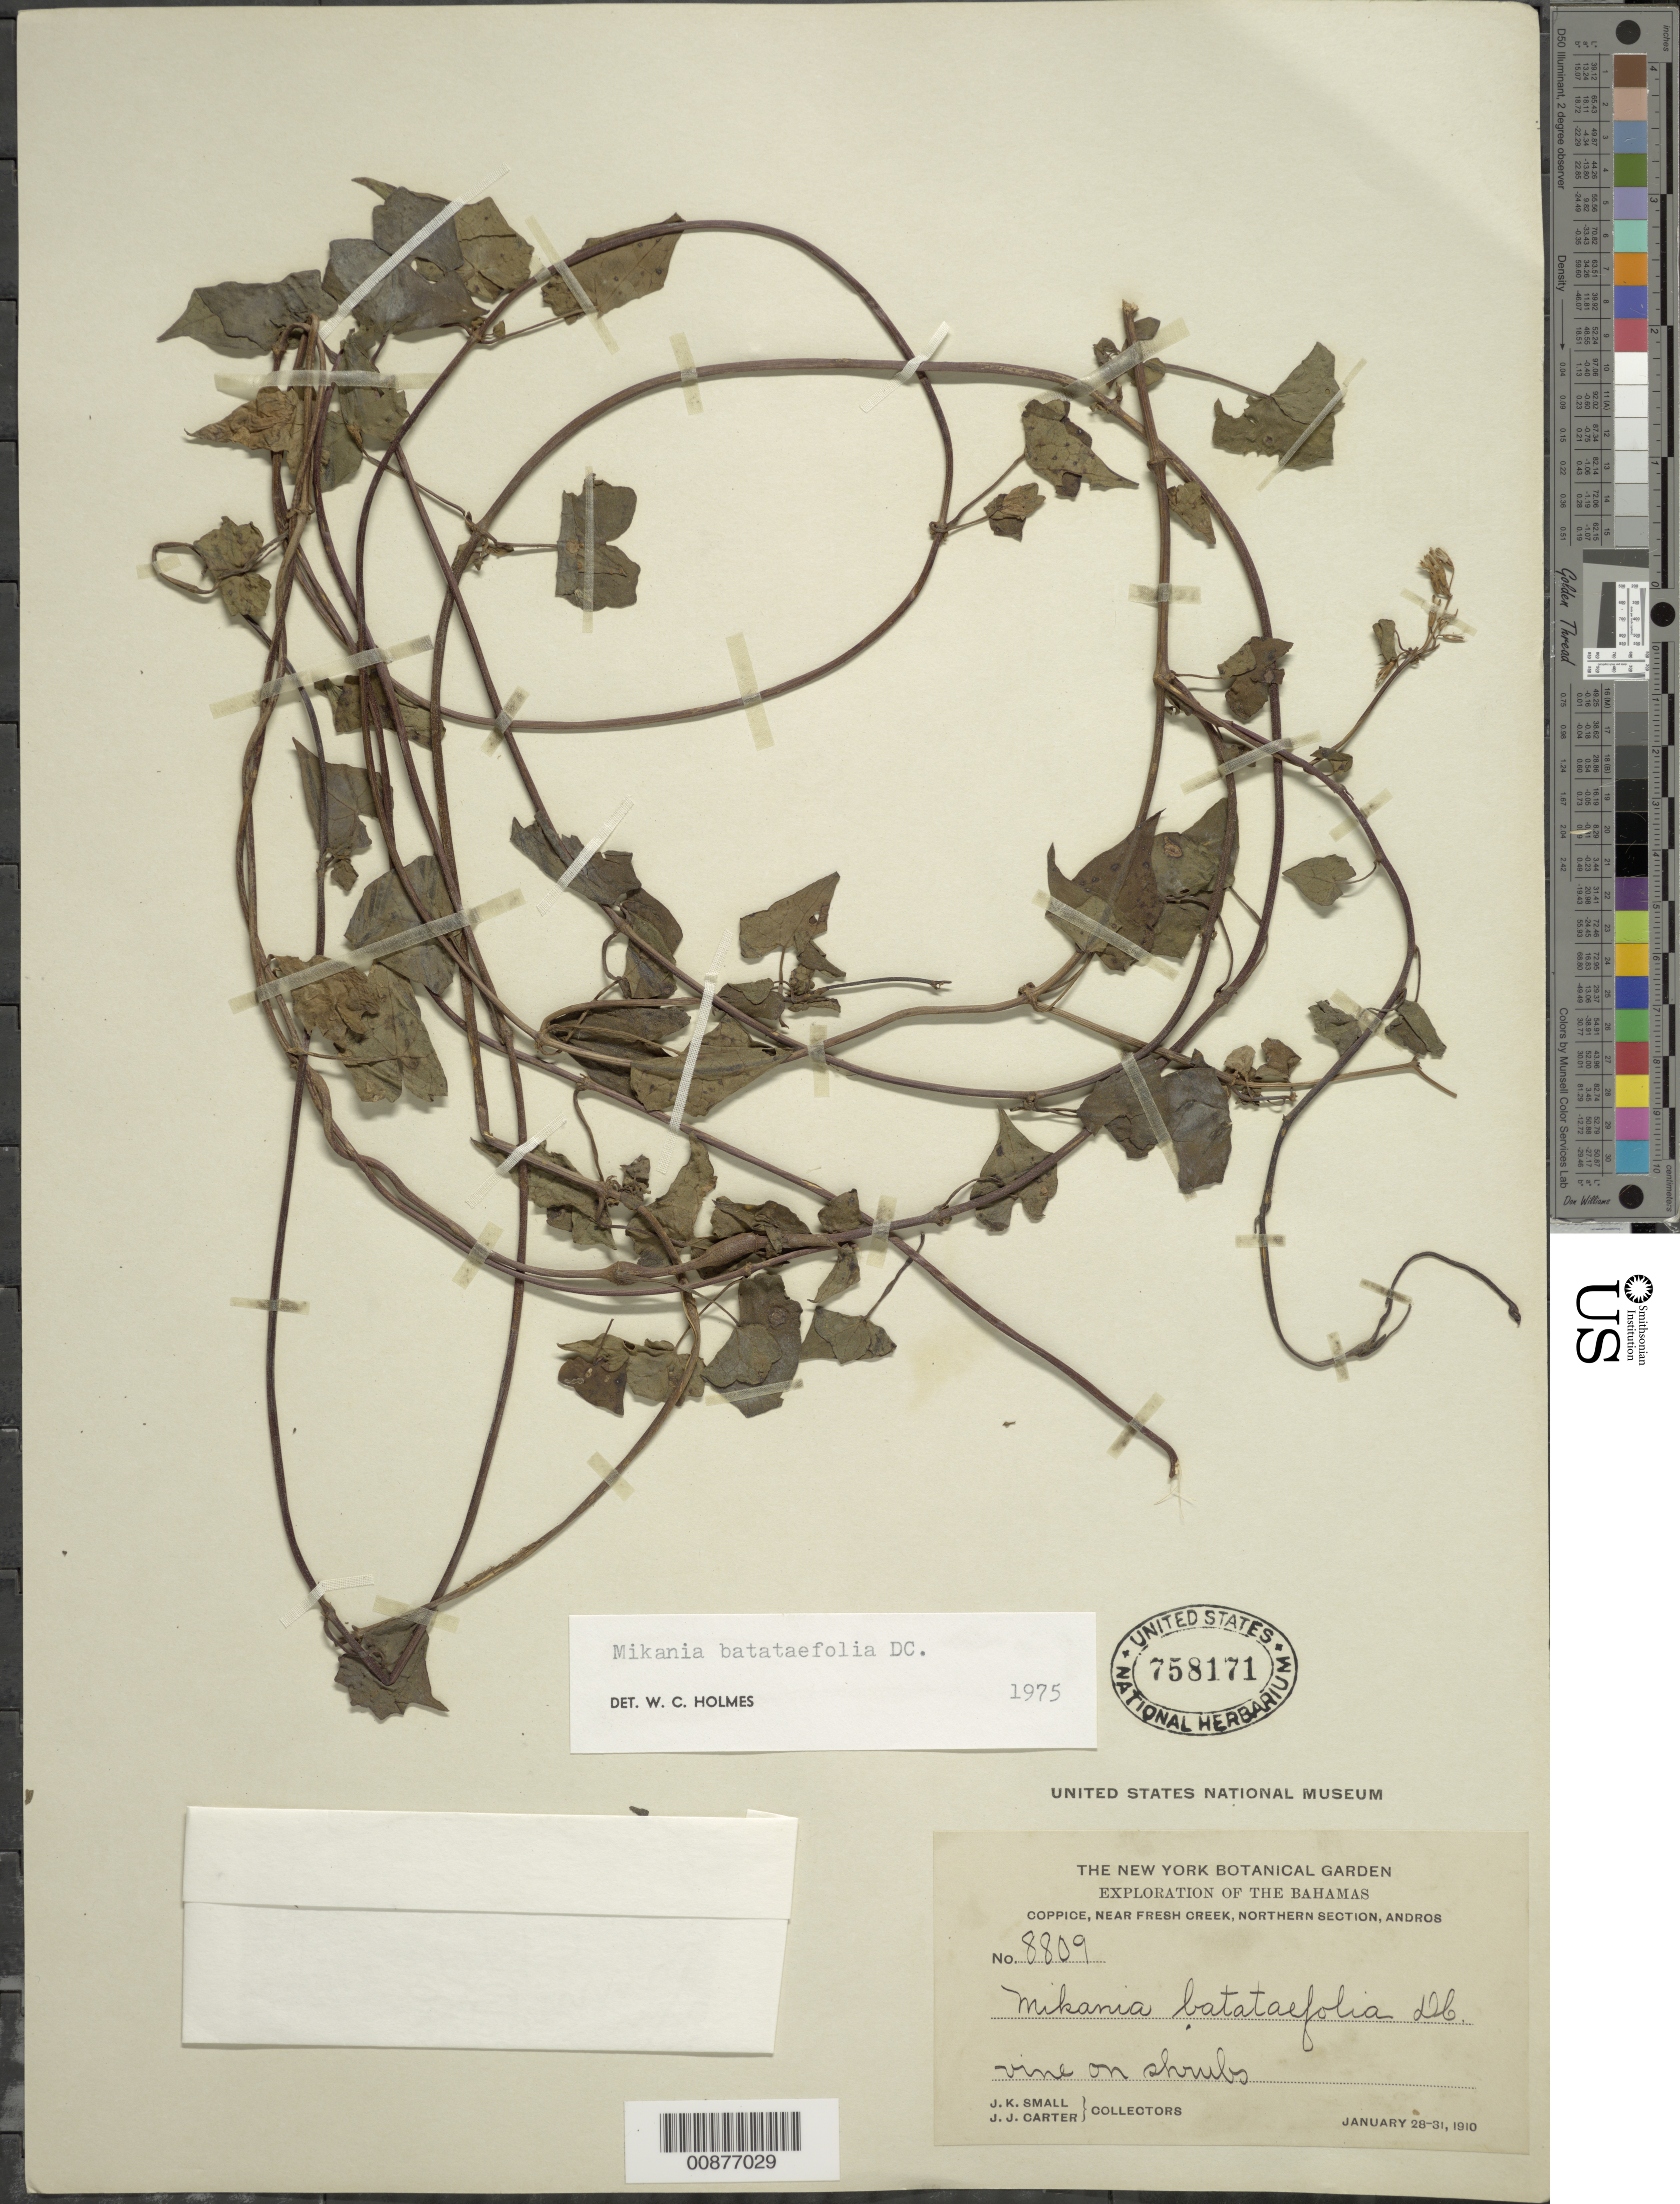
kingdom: Plantae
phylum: Tracheophyta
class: Magnoliopsida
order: Asterales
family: Asteraceae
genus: Mikania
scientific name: Mikania batataefolia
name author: DC.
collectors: J. K. Small & J. J. Carter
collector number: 8809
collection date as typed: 28 Jan 1910 to 31 Jan 1910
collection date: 1910-01-28/1910-01-31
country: Bahamas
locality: Near Fresh Creek, Northern Section, Andros Is.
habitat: Coppice near creek, climbing on shrubs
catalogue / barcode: US 758171